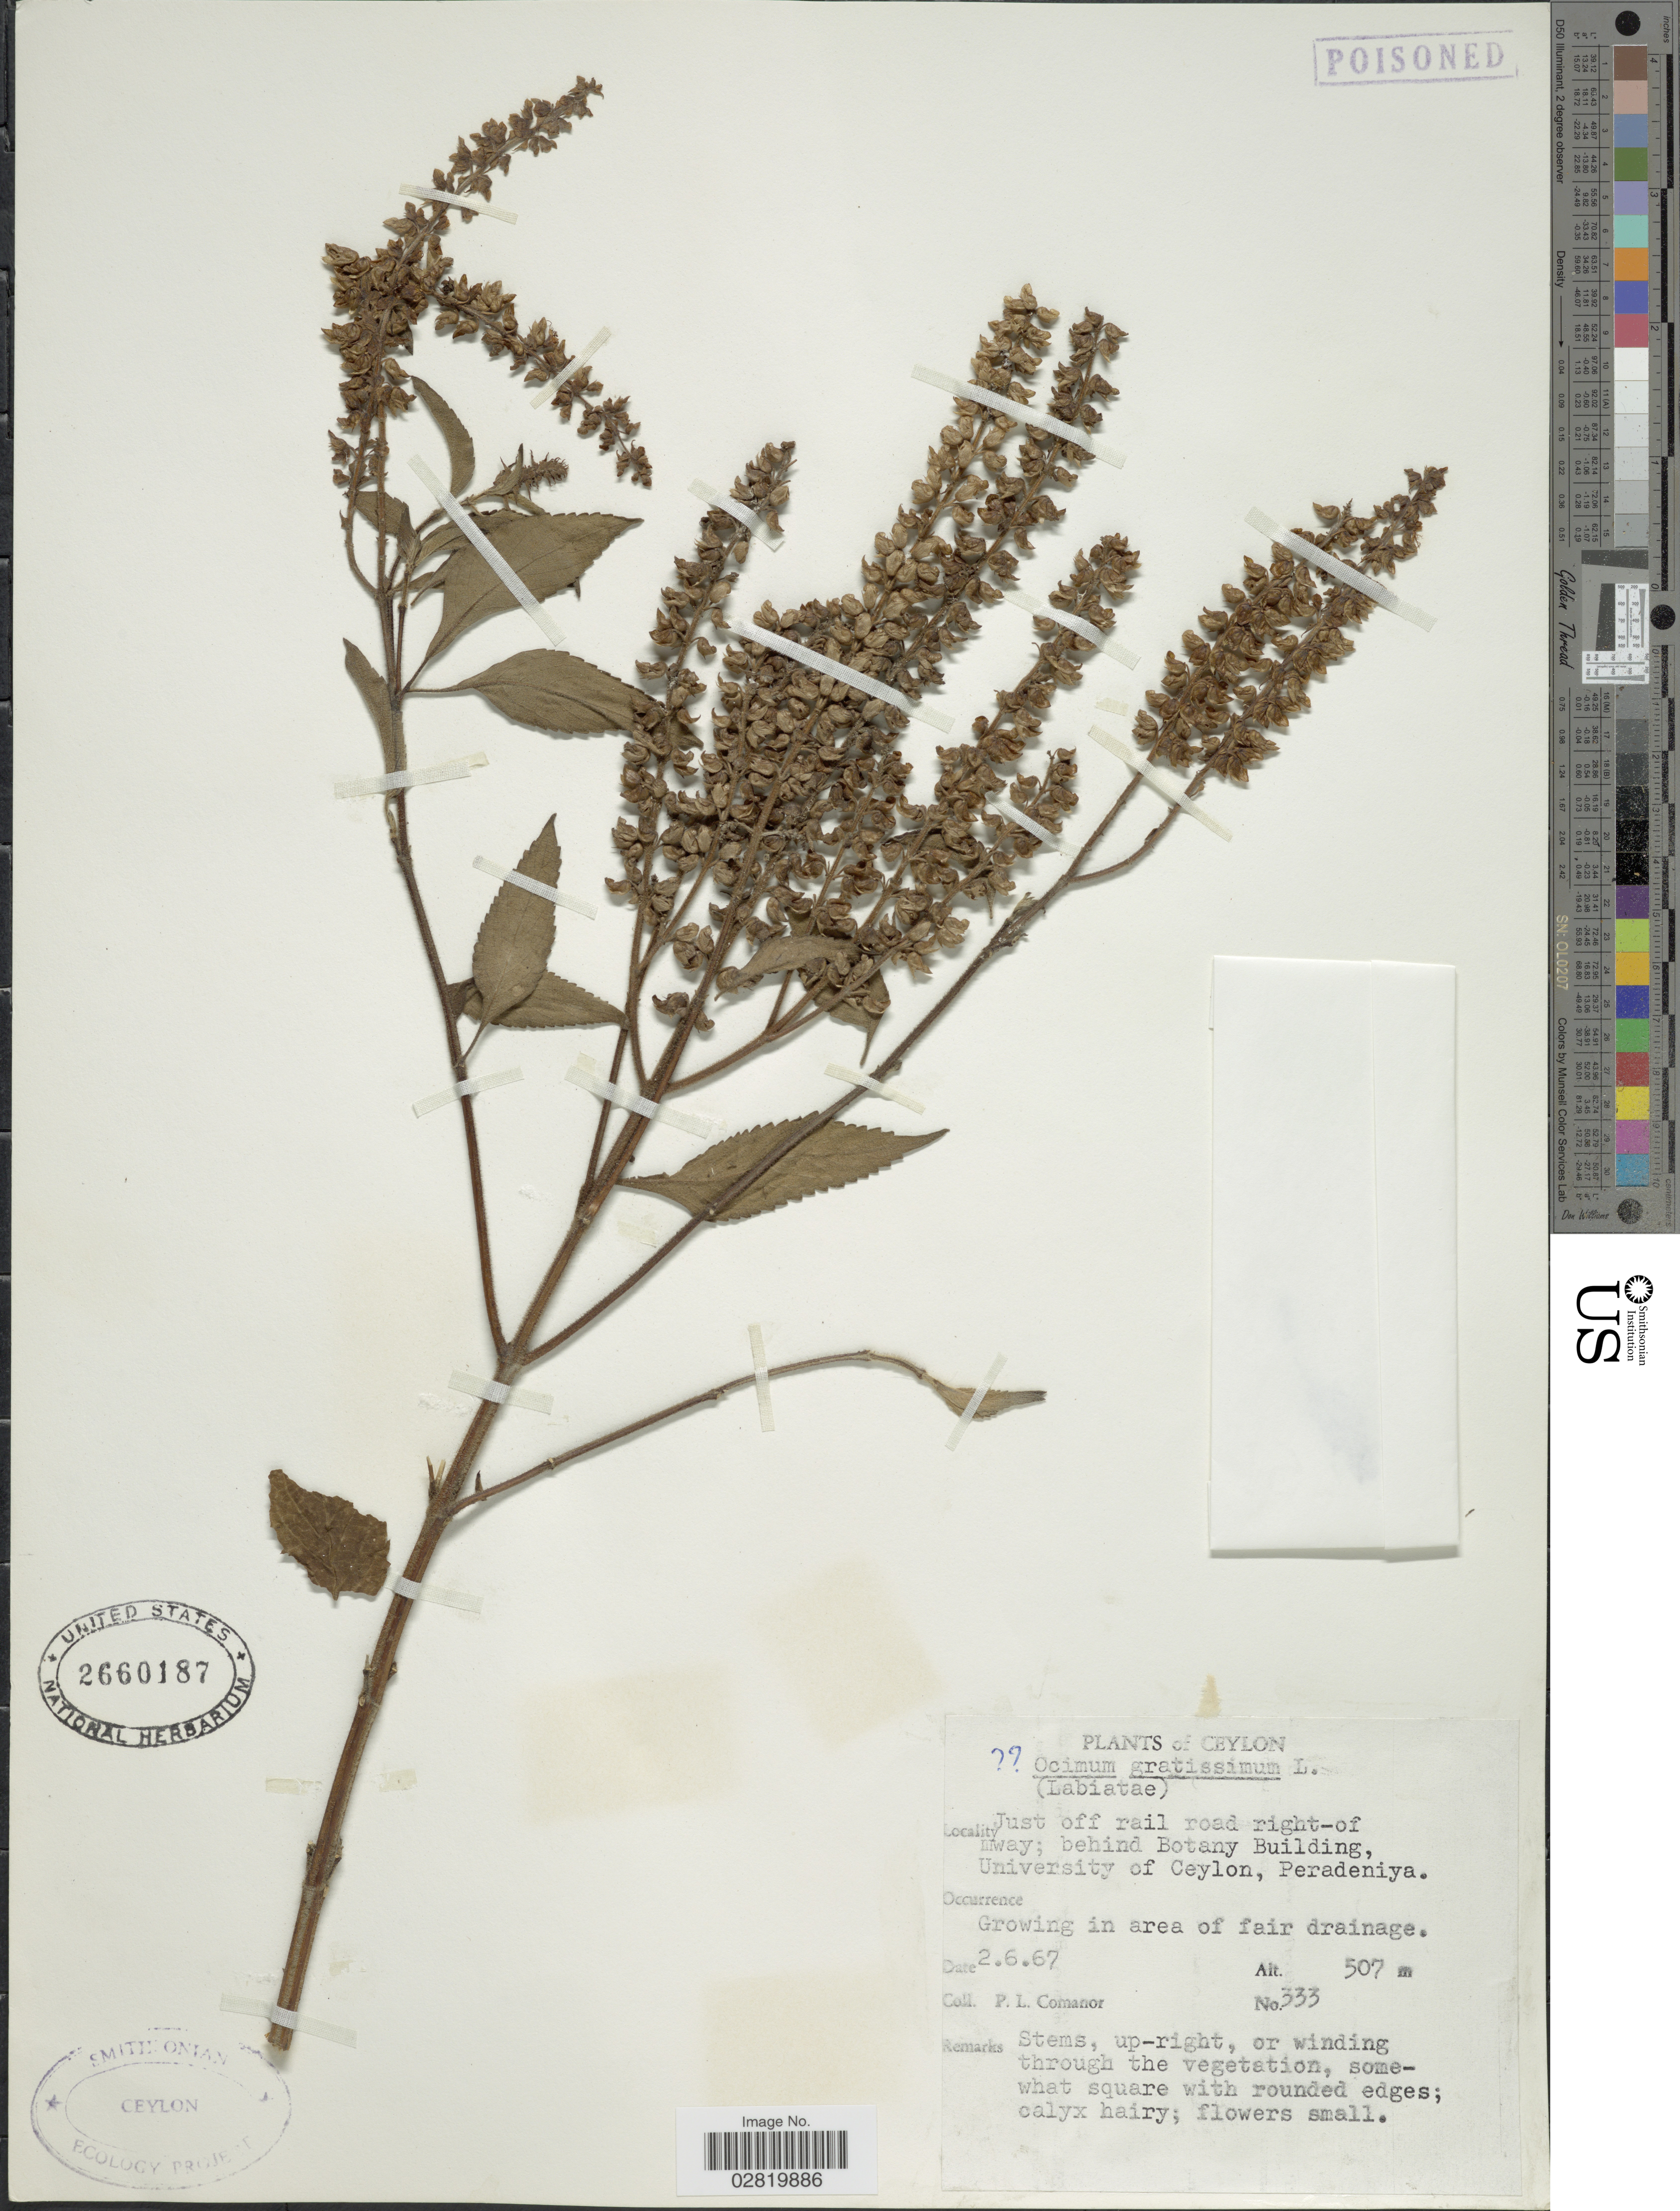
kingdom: Plantae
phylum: Tracheophyta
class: Magnoliopsida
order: Lamiales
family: Lamiaceae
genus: Ocimum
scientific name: Ocimum gratissimum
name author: L.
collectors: P. Comanor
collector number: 333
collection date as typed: Transcribed d/m/y: 2/6/67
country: Sri Lanka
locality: Ceylon, Just off rail road right-of hiway; behind Botany Building, University of Ceylon, Peradeniya.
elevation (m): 507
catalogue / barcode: US 2660187